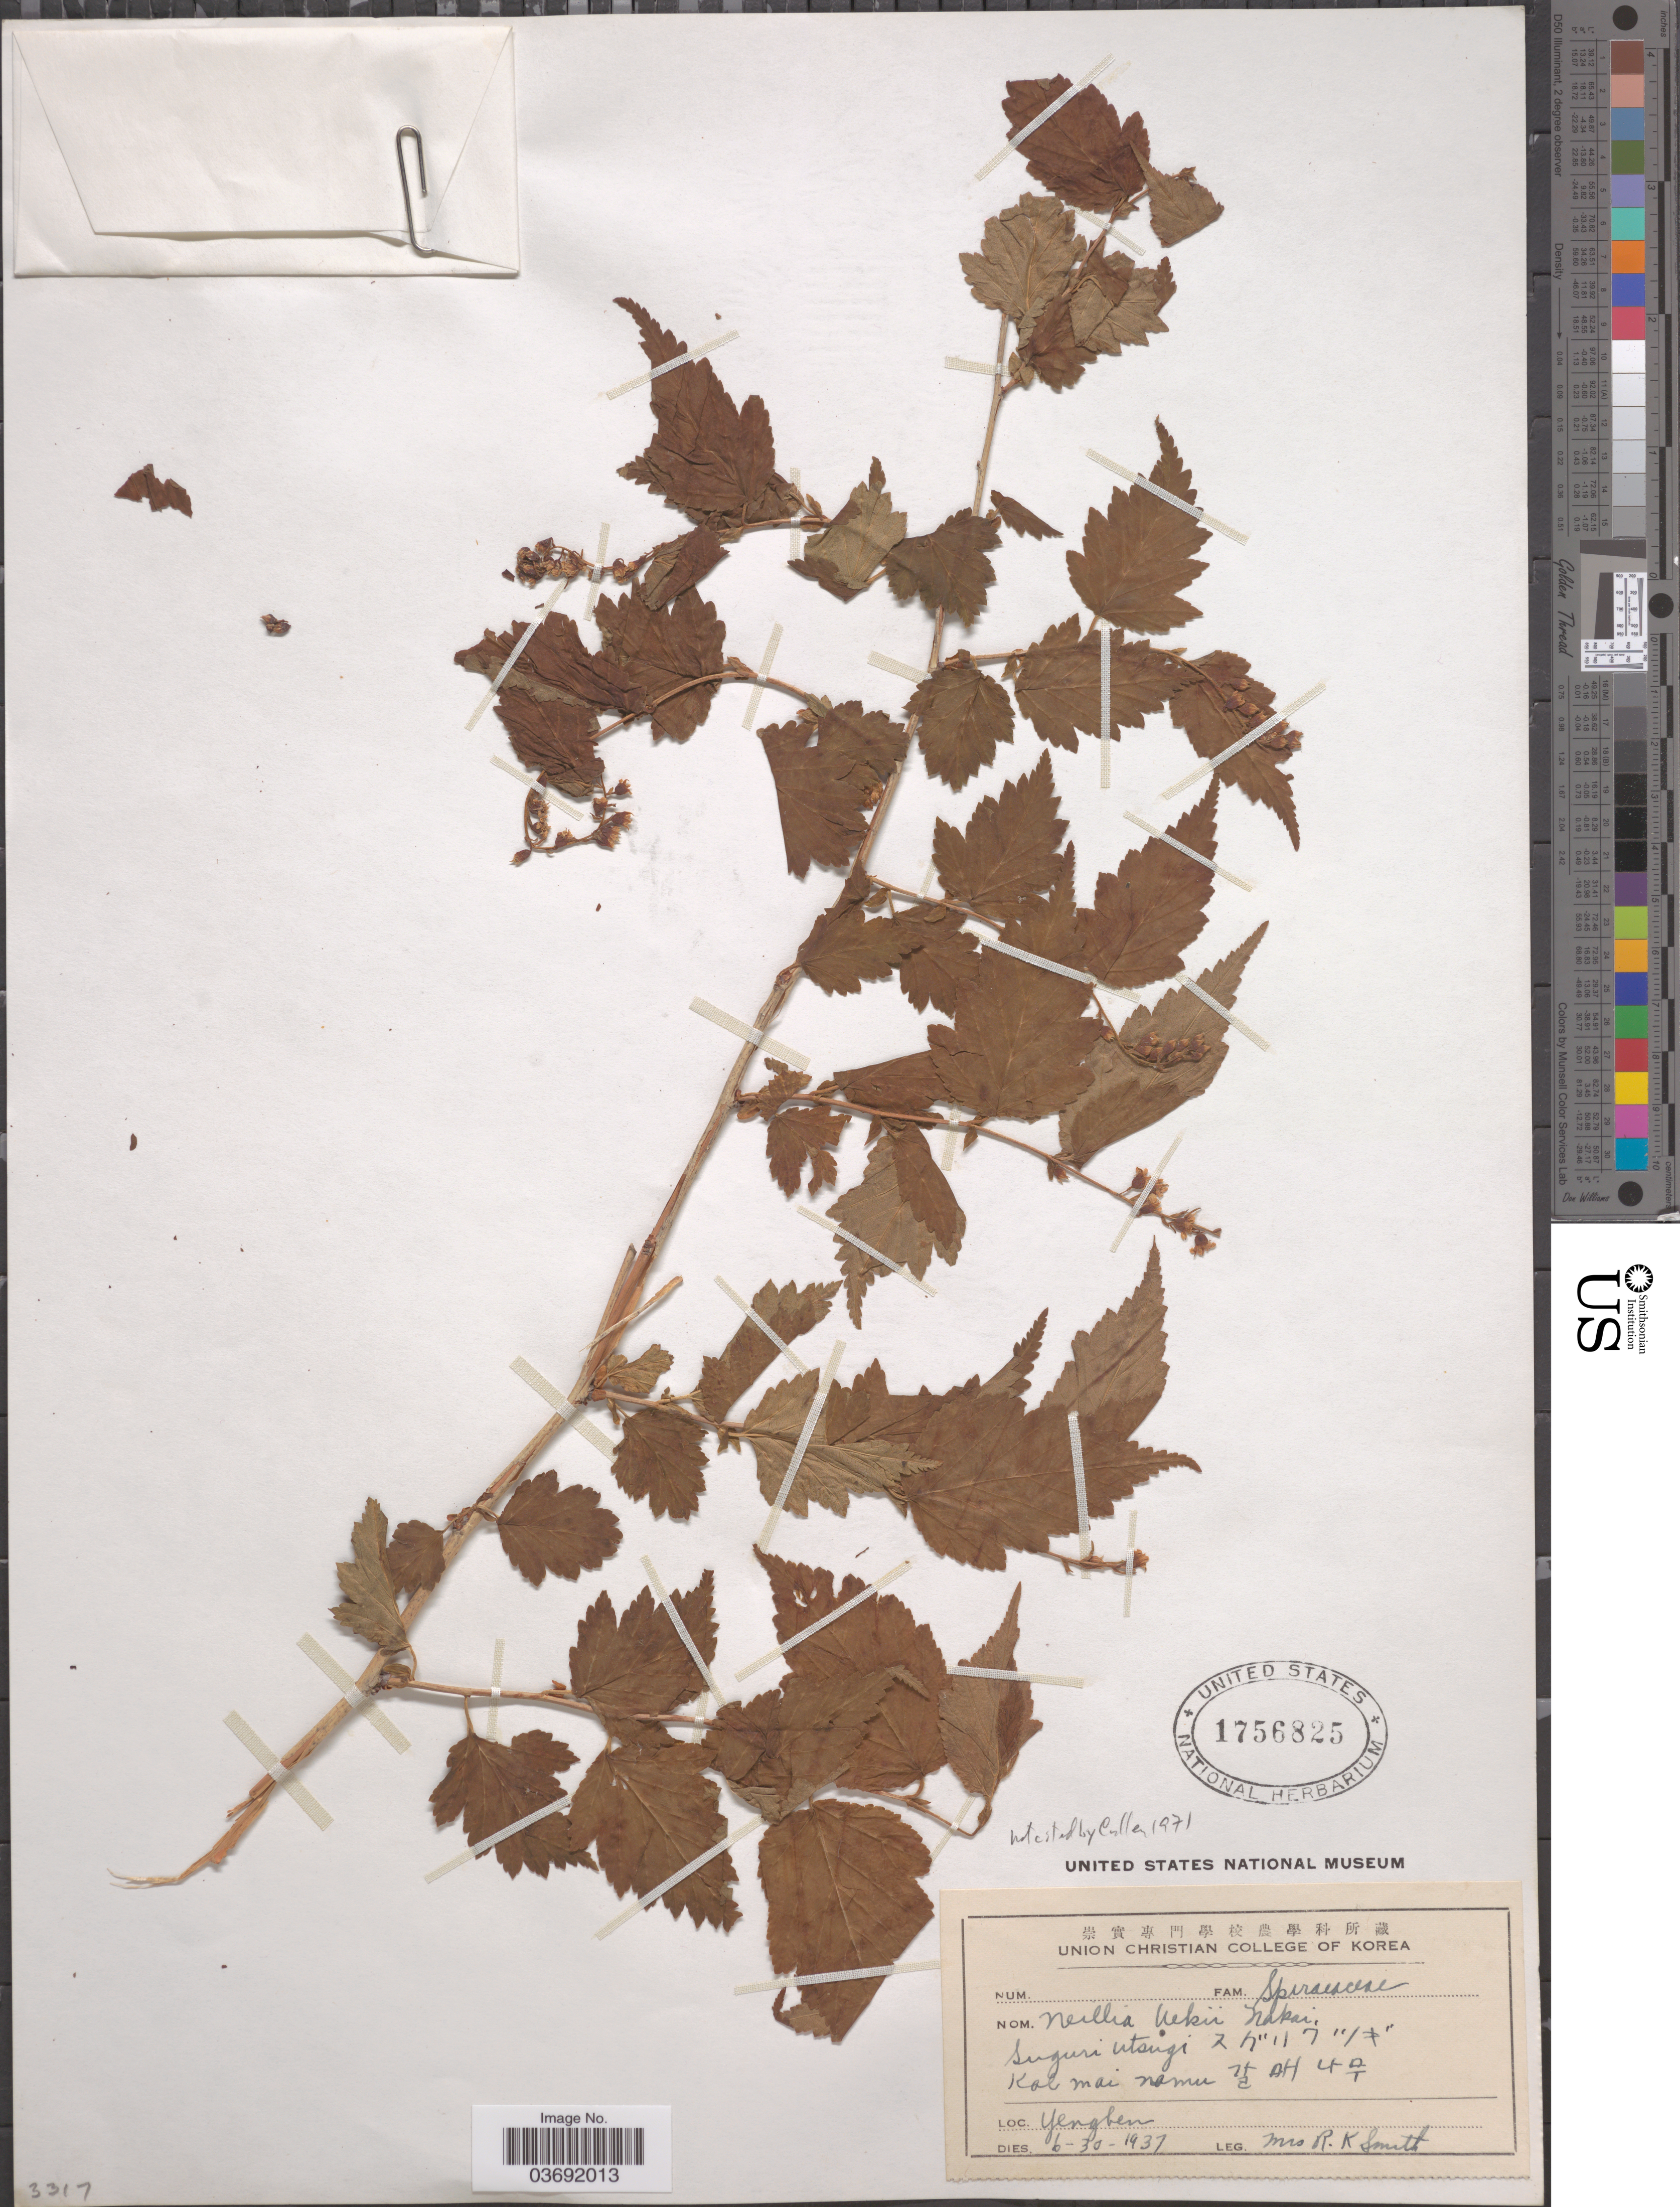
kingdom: Plantae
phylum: Tracheophyta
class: Magnoliopsida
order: Rosales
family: Rosaceae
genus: Neillia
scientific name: Neillia uekii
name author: Nakai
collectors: R. Smith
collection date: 1937-06-30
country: North Korea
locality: Yengben.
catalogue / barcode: US 1756825